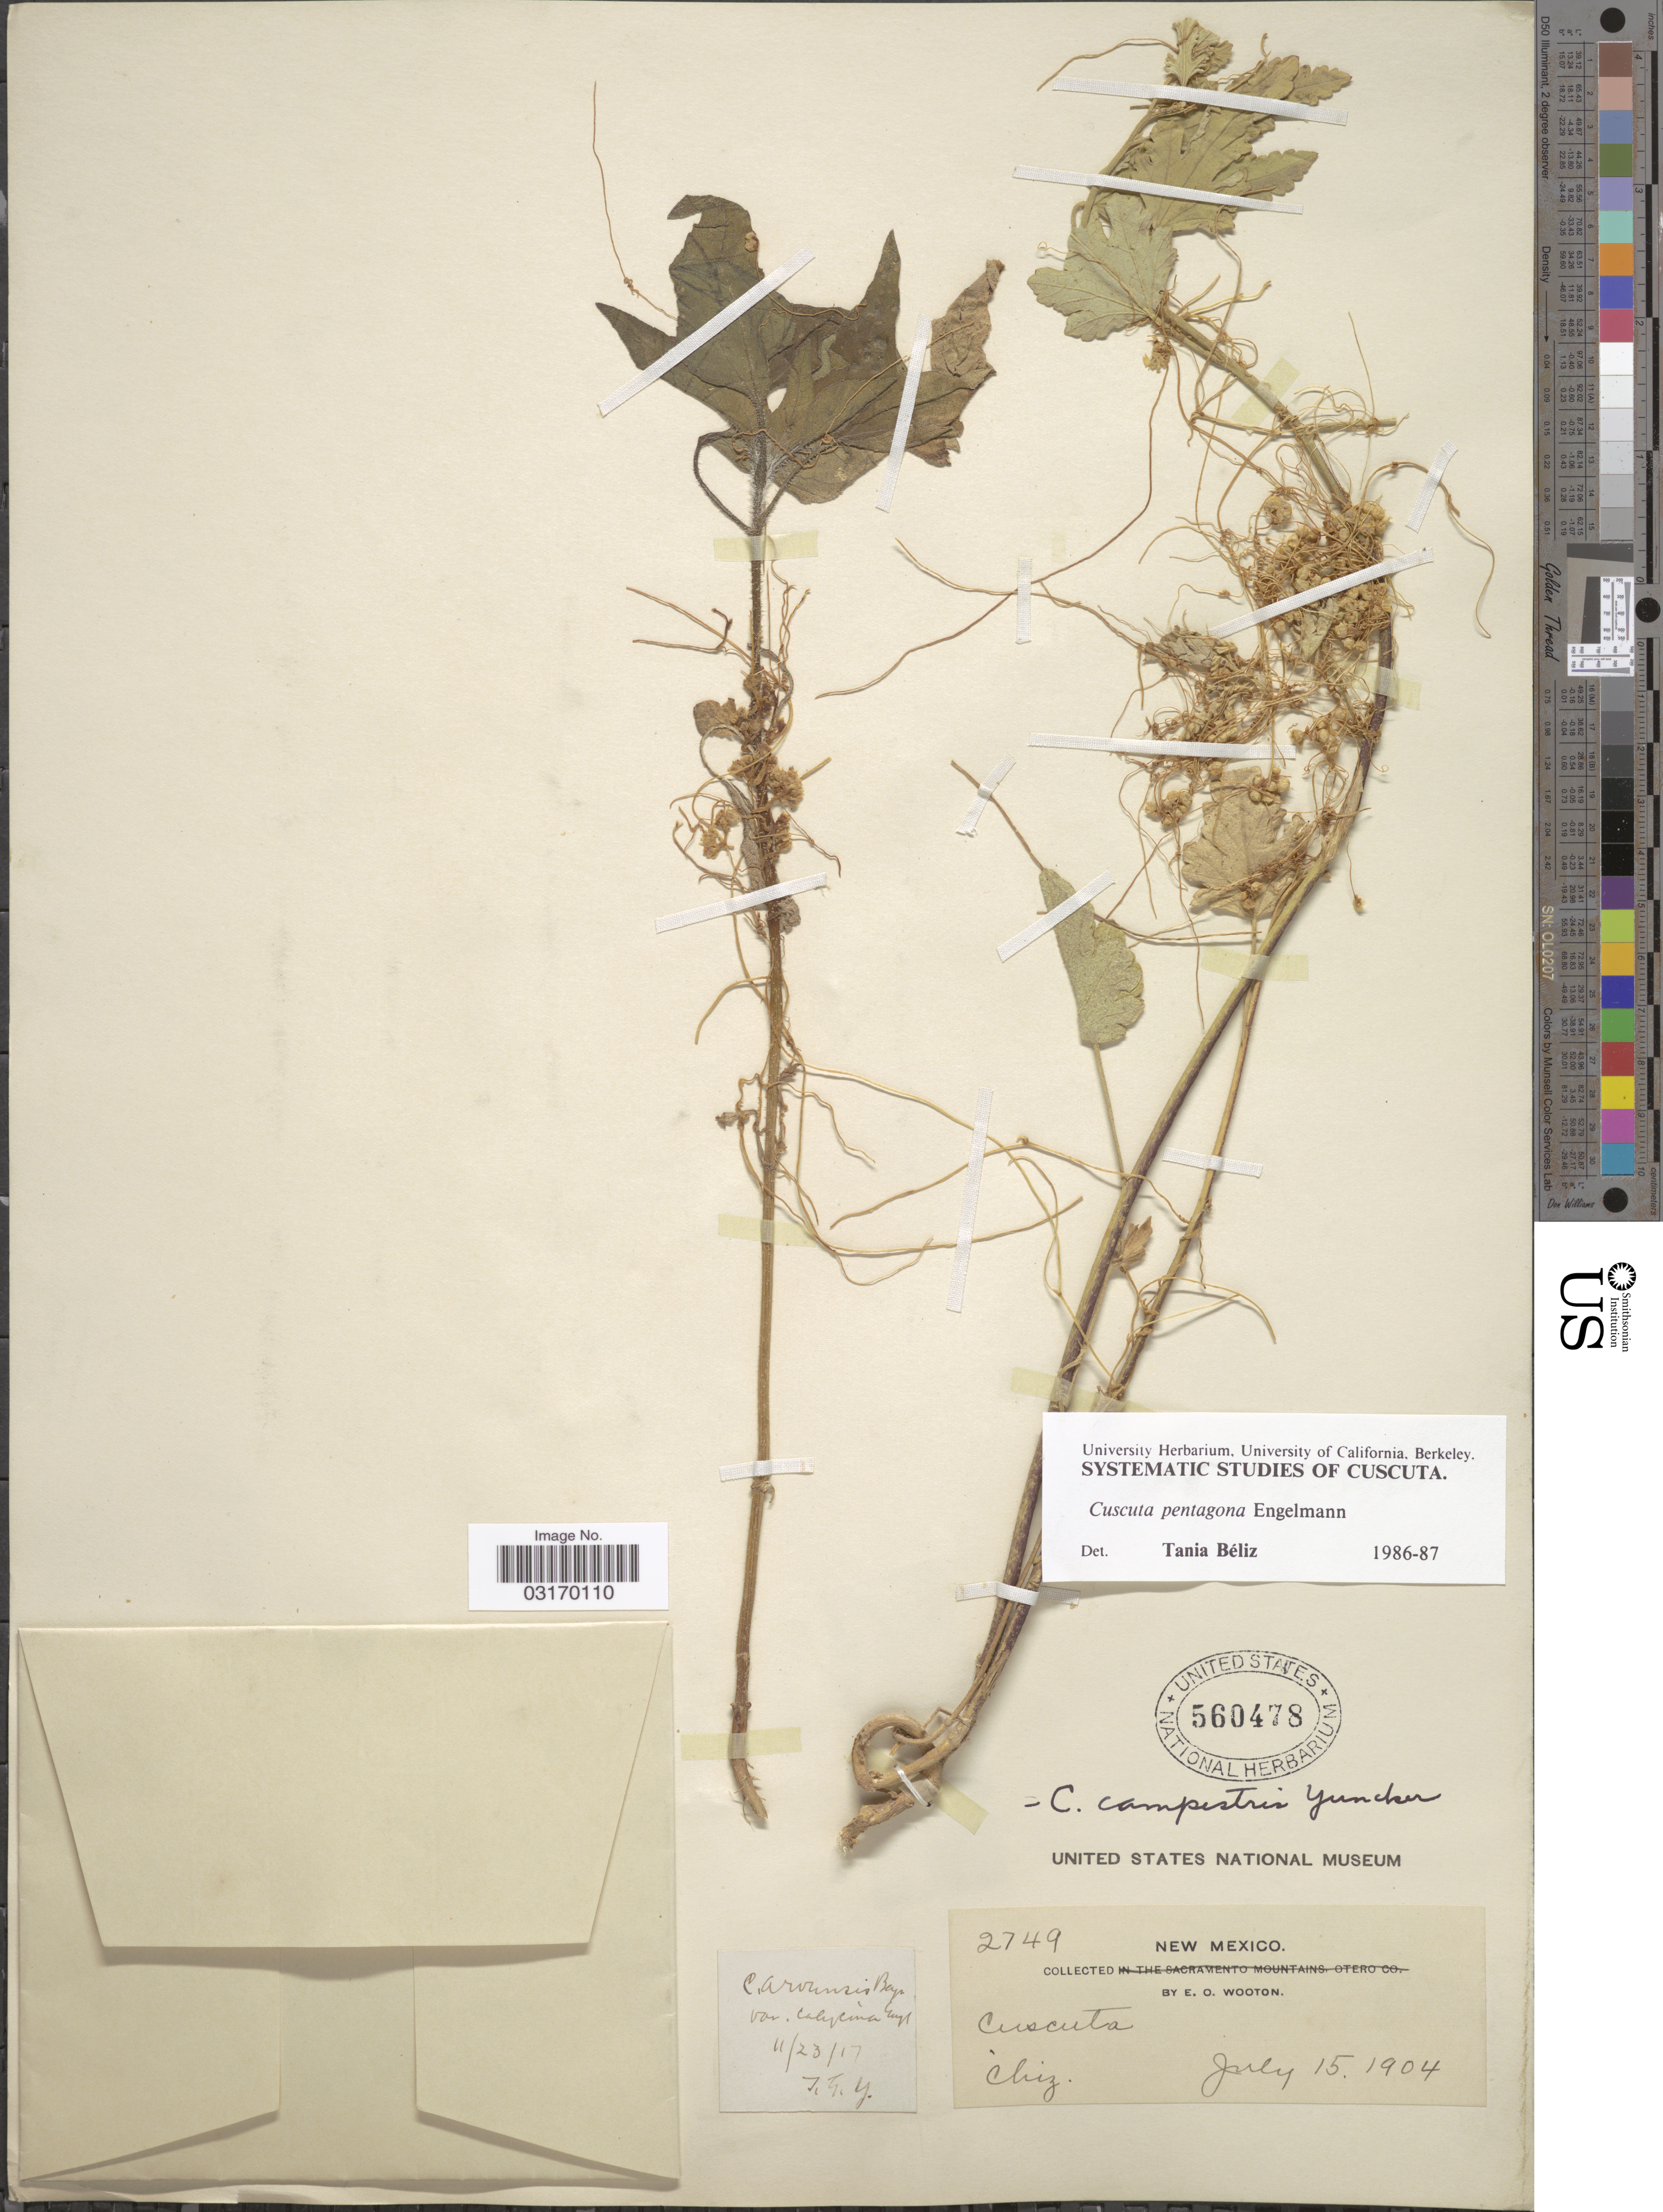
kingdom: Plantae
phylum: Tracheophyta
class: Magnoliopsida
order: Solanales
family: Convolvulaceae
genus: Cuscuta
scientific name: Cuscuta pentagona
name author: Engelm.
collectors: E. O. Wooton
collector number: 2749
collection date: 1904-07-15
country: United States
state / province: New Mexico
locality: Chiz.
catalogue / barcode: US 560478